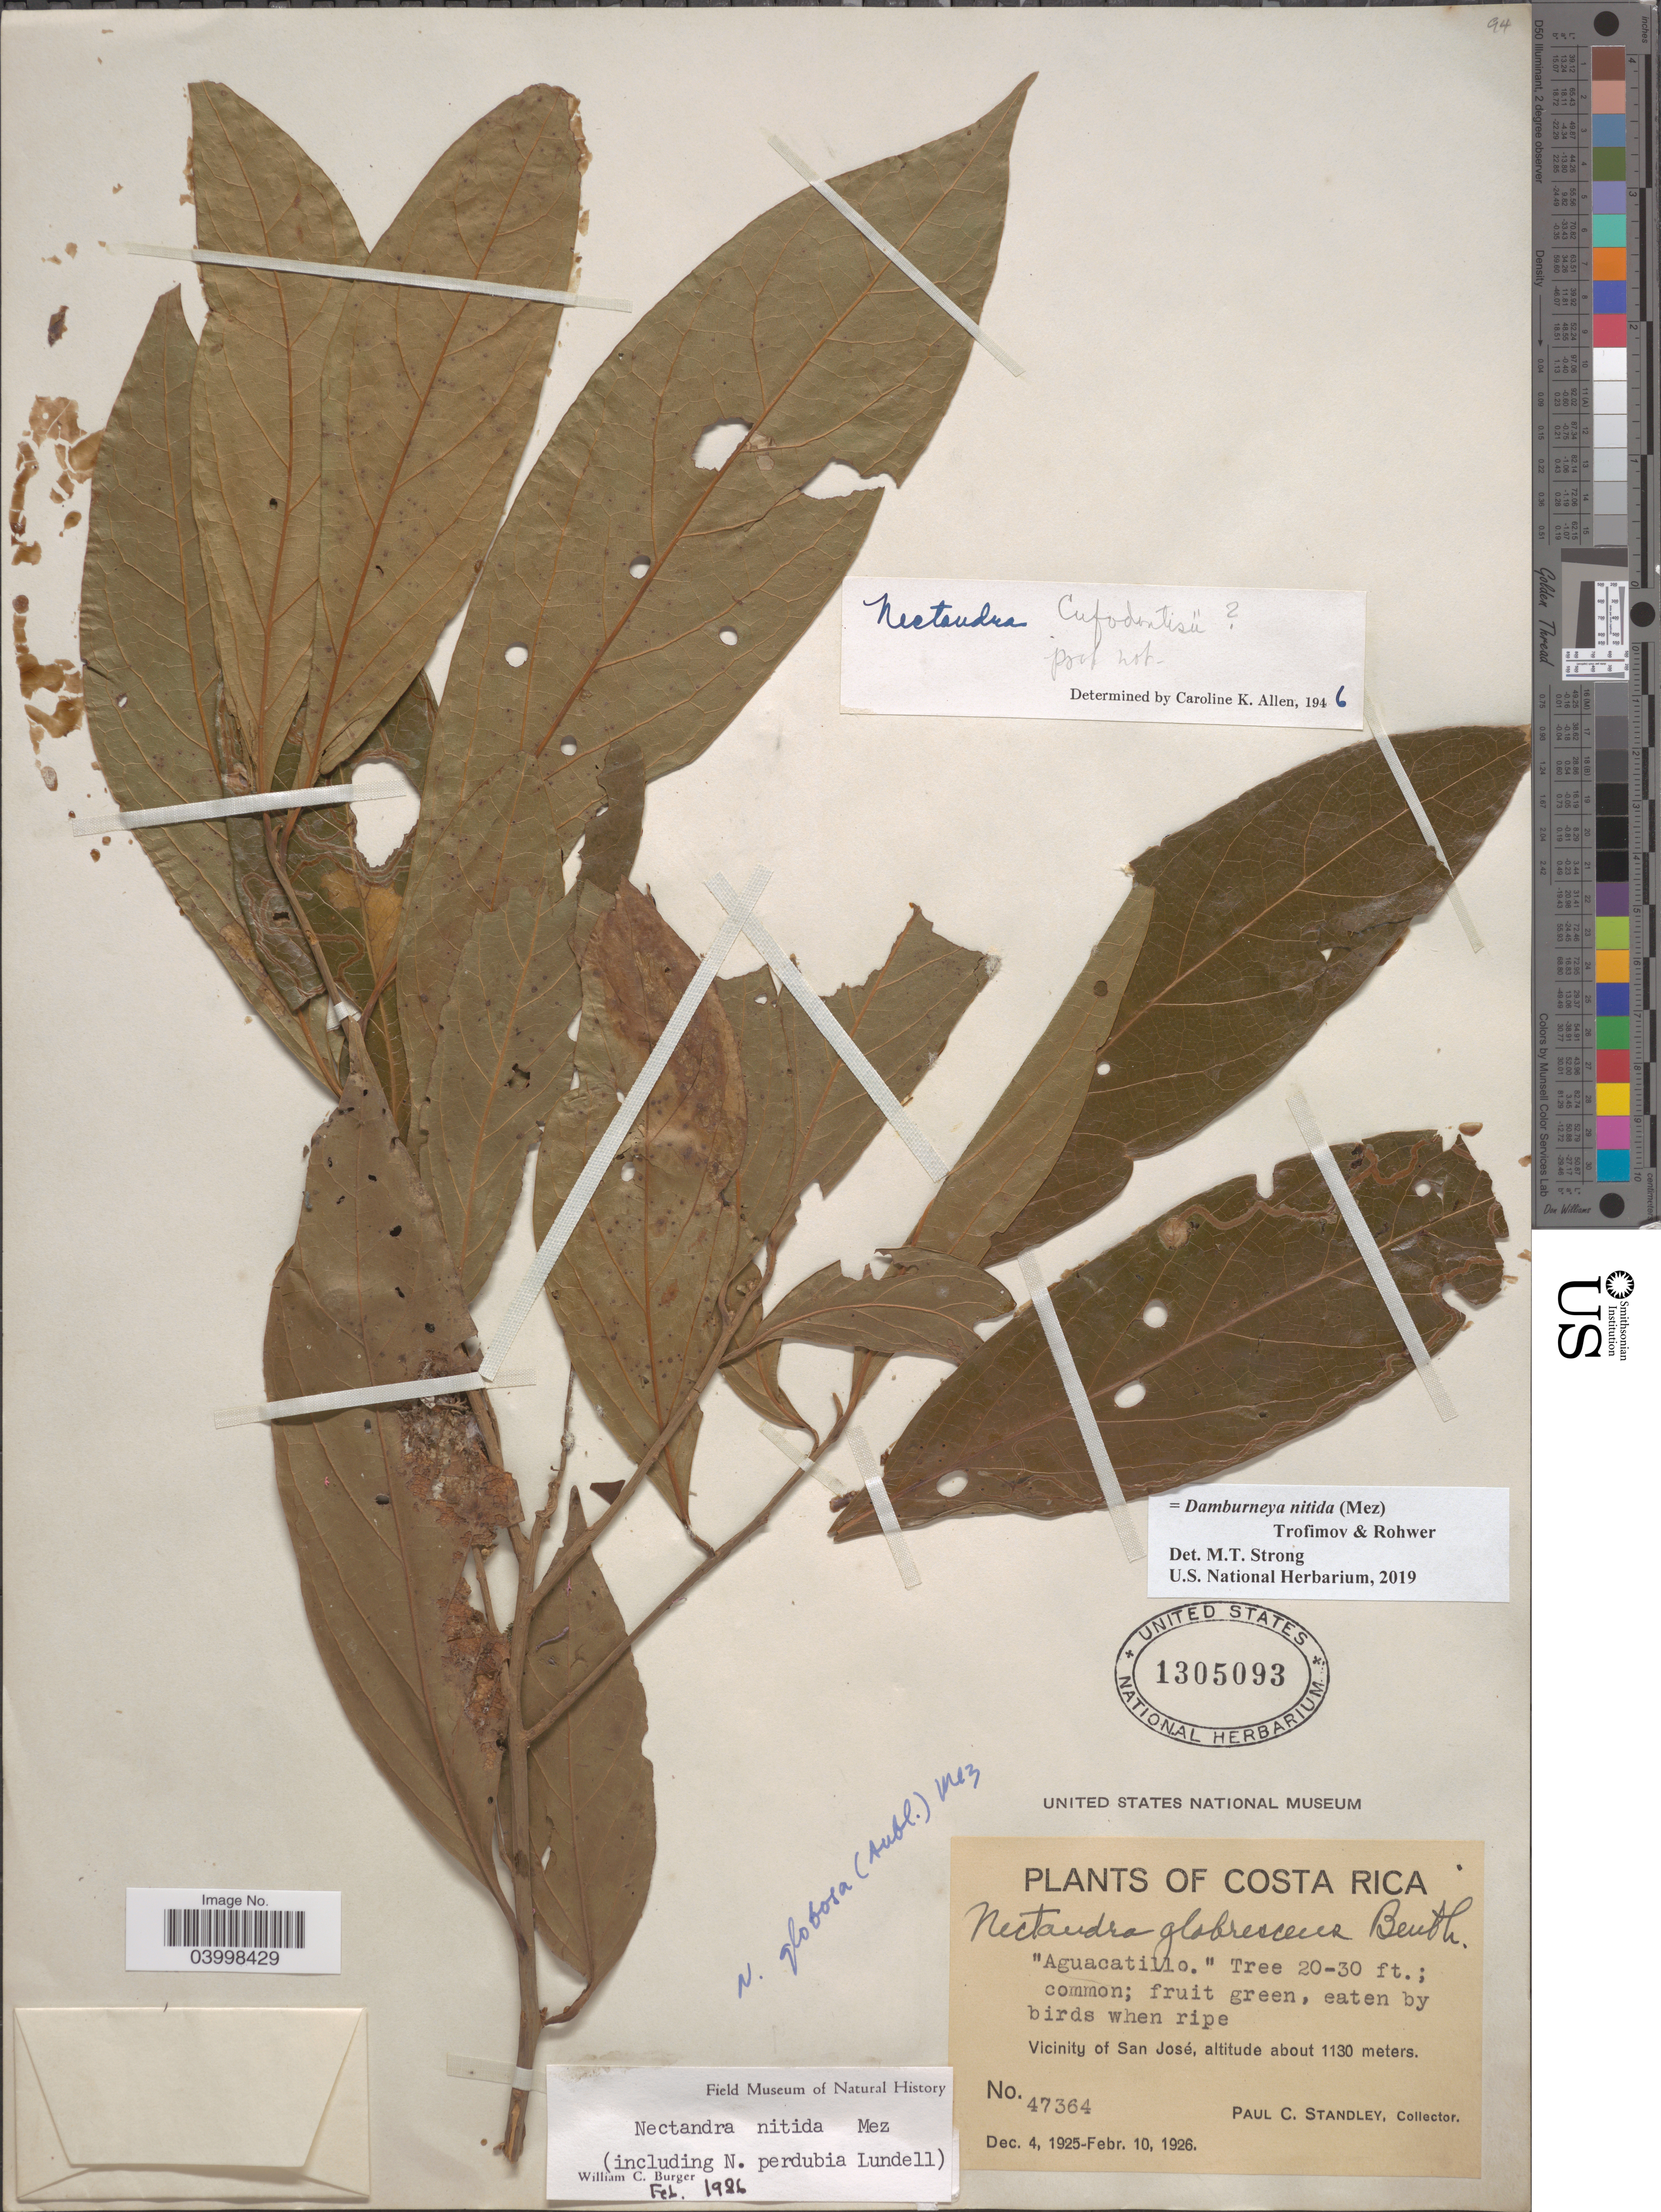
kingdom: Plantae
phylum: Tracheophyta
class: Magnoliopsida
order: Laurales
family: Lauraceae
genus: Damburneya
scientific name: Damburneya nitida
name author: (Mez) Trofimov & Rohwer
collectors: P. C. Standley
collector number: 47364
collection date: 1925-12-04/1926-02-10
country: Costa Rica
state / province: San José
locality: Vicinity of San José.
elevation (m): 1130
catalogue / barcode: US 1305093